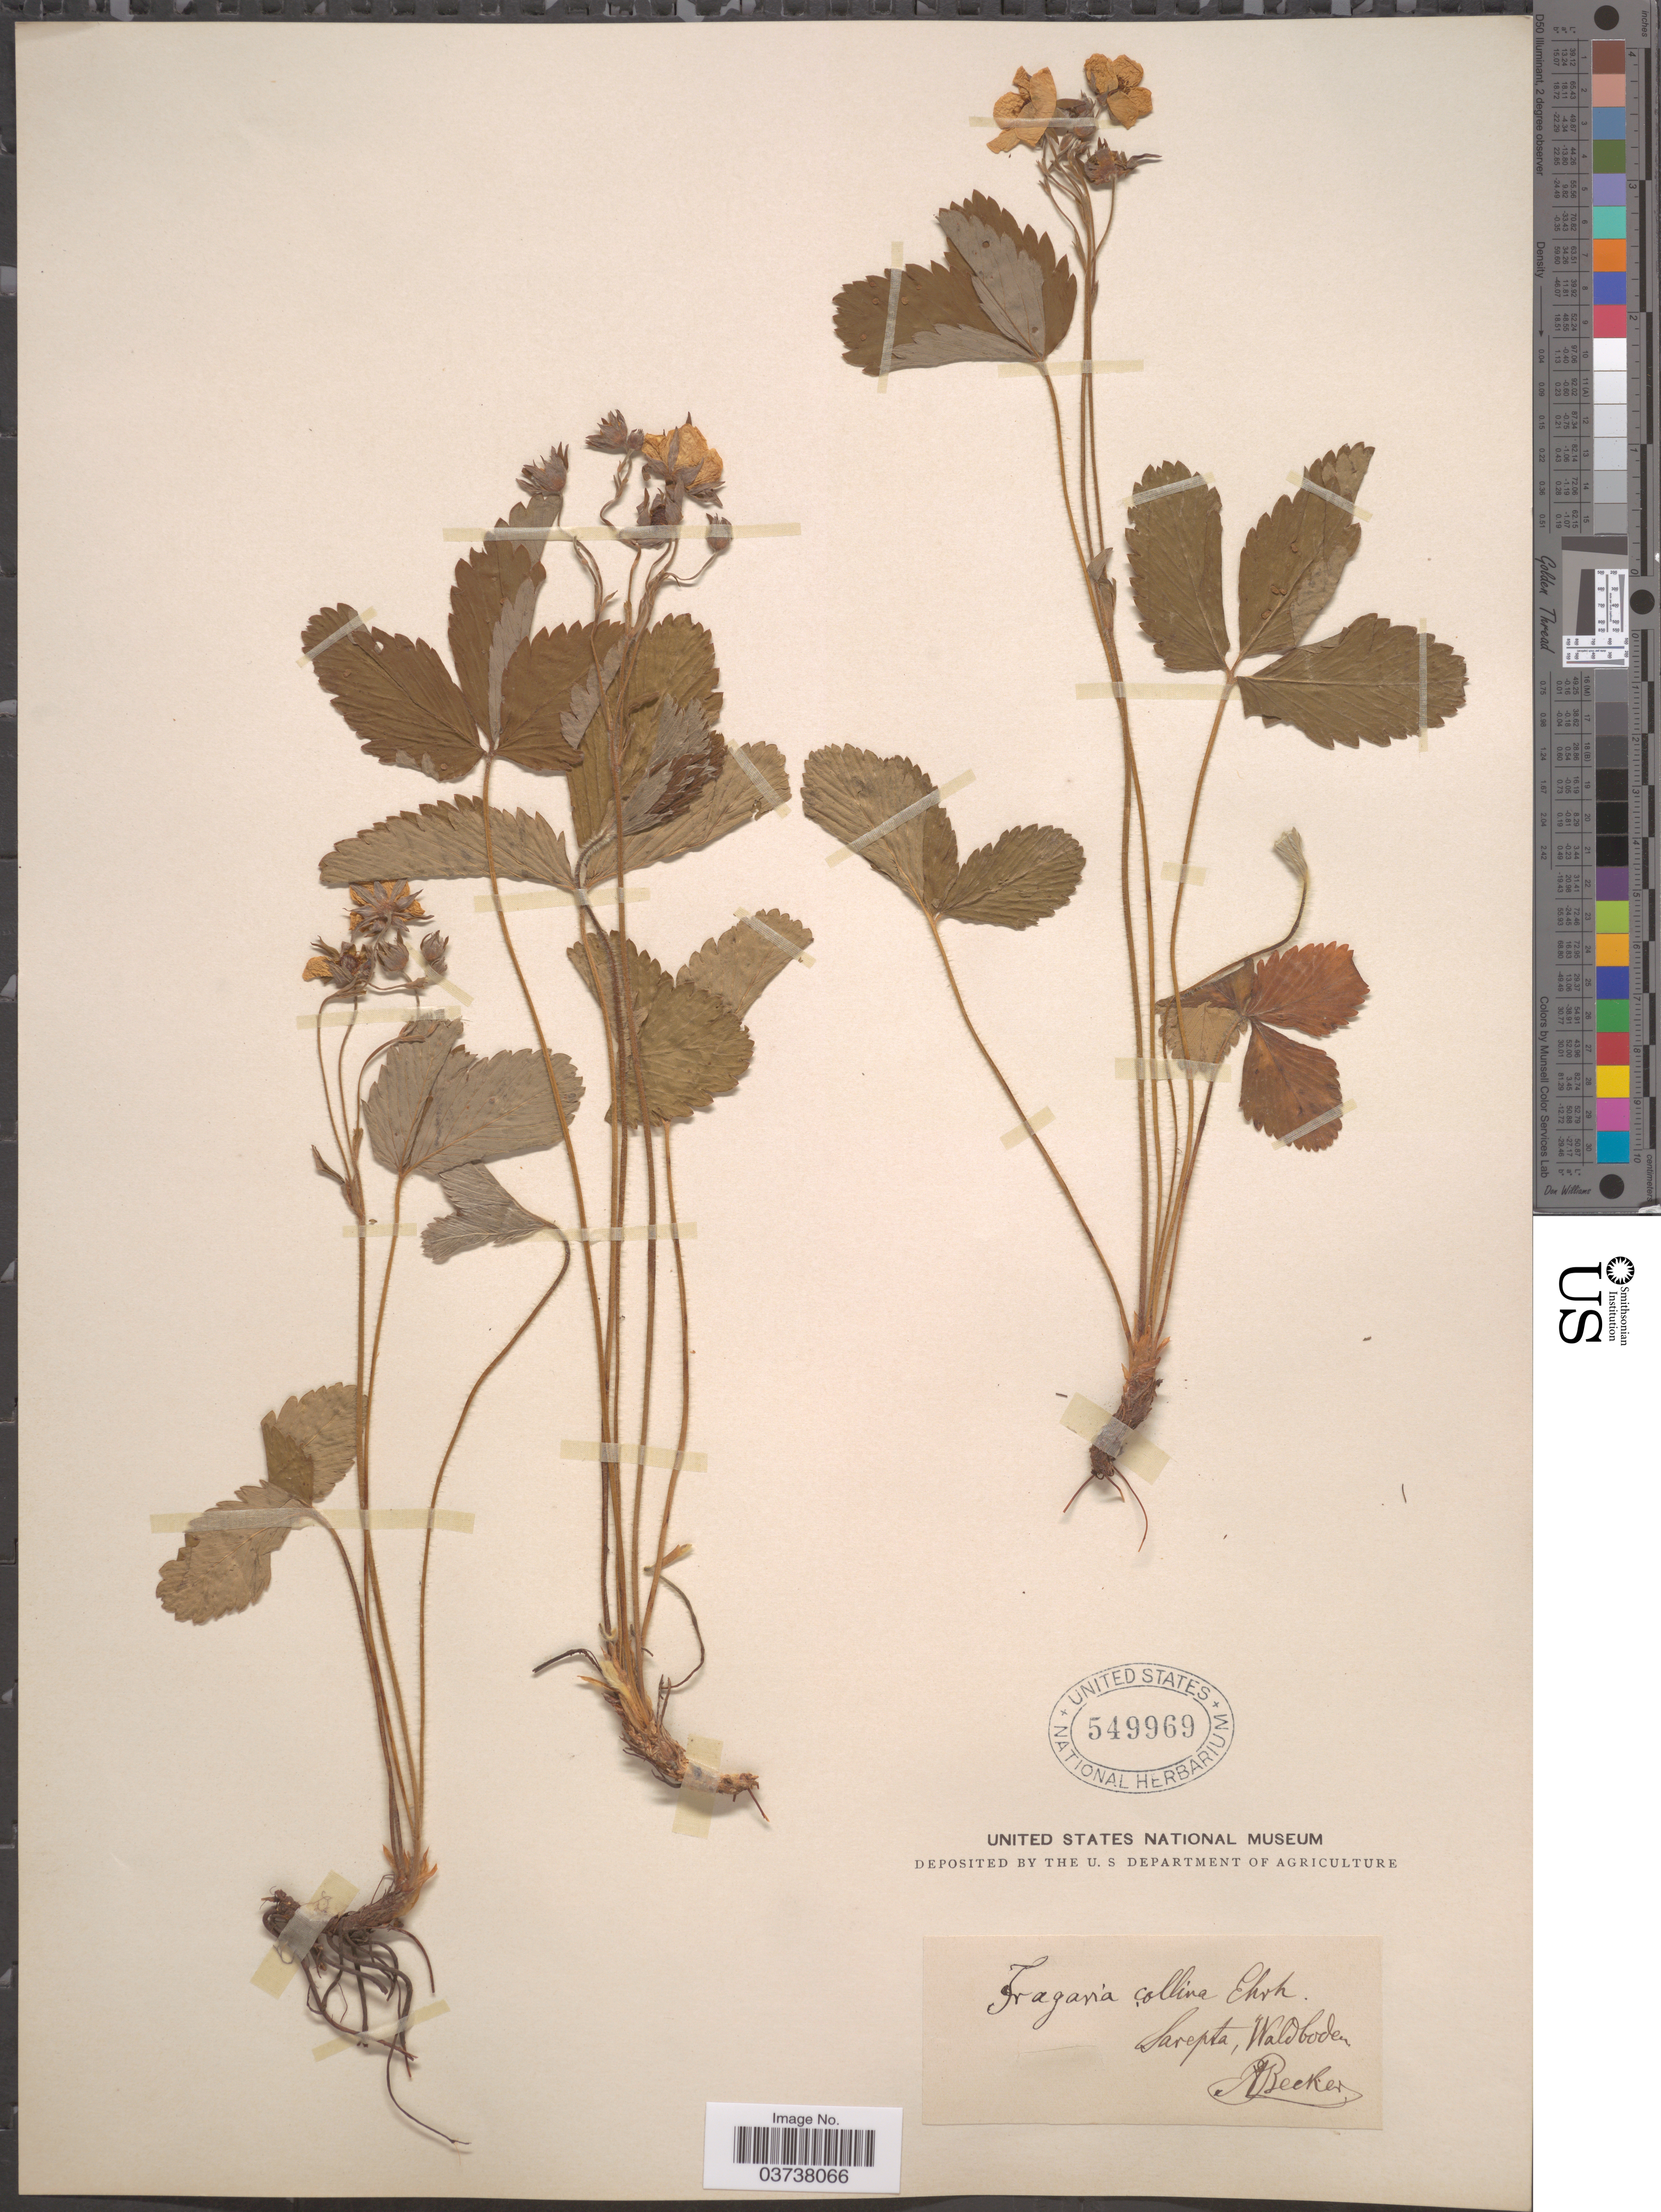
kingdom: Plantae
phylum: Tracheophyta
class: Magnoliopsida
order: Rosales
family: Rosaceae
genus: Fragaria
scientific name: Fragaria collina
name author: Ehrh.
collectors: A. Becker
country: Russian Federation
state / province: Volgograd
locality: Sarepta, Waldboden.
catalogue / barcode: US 549969